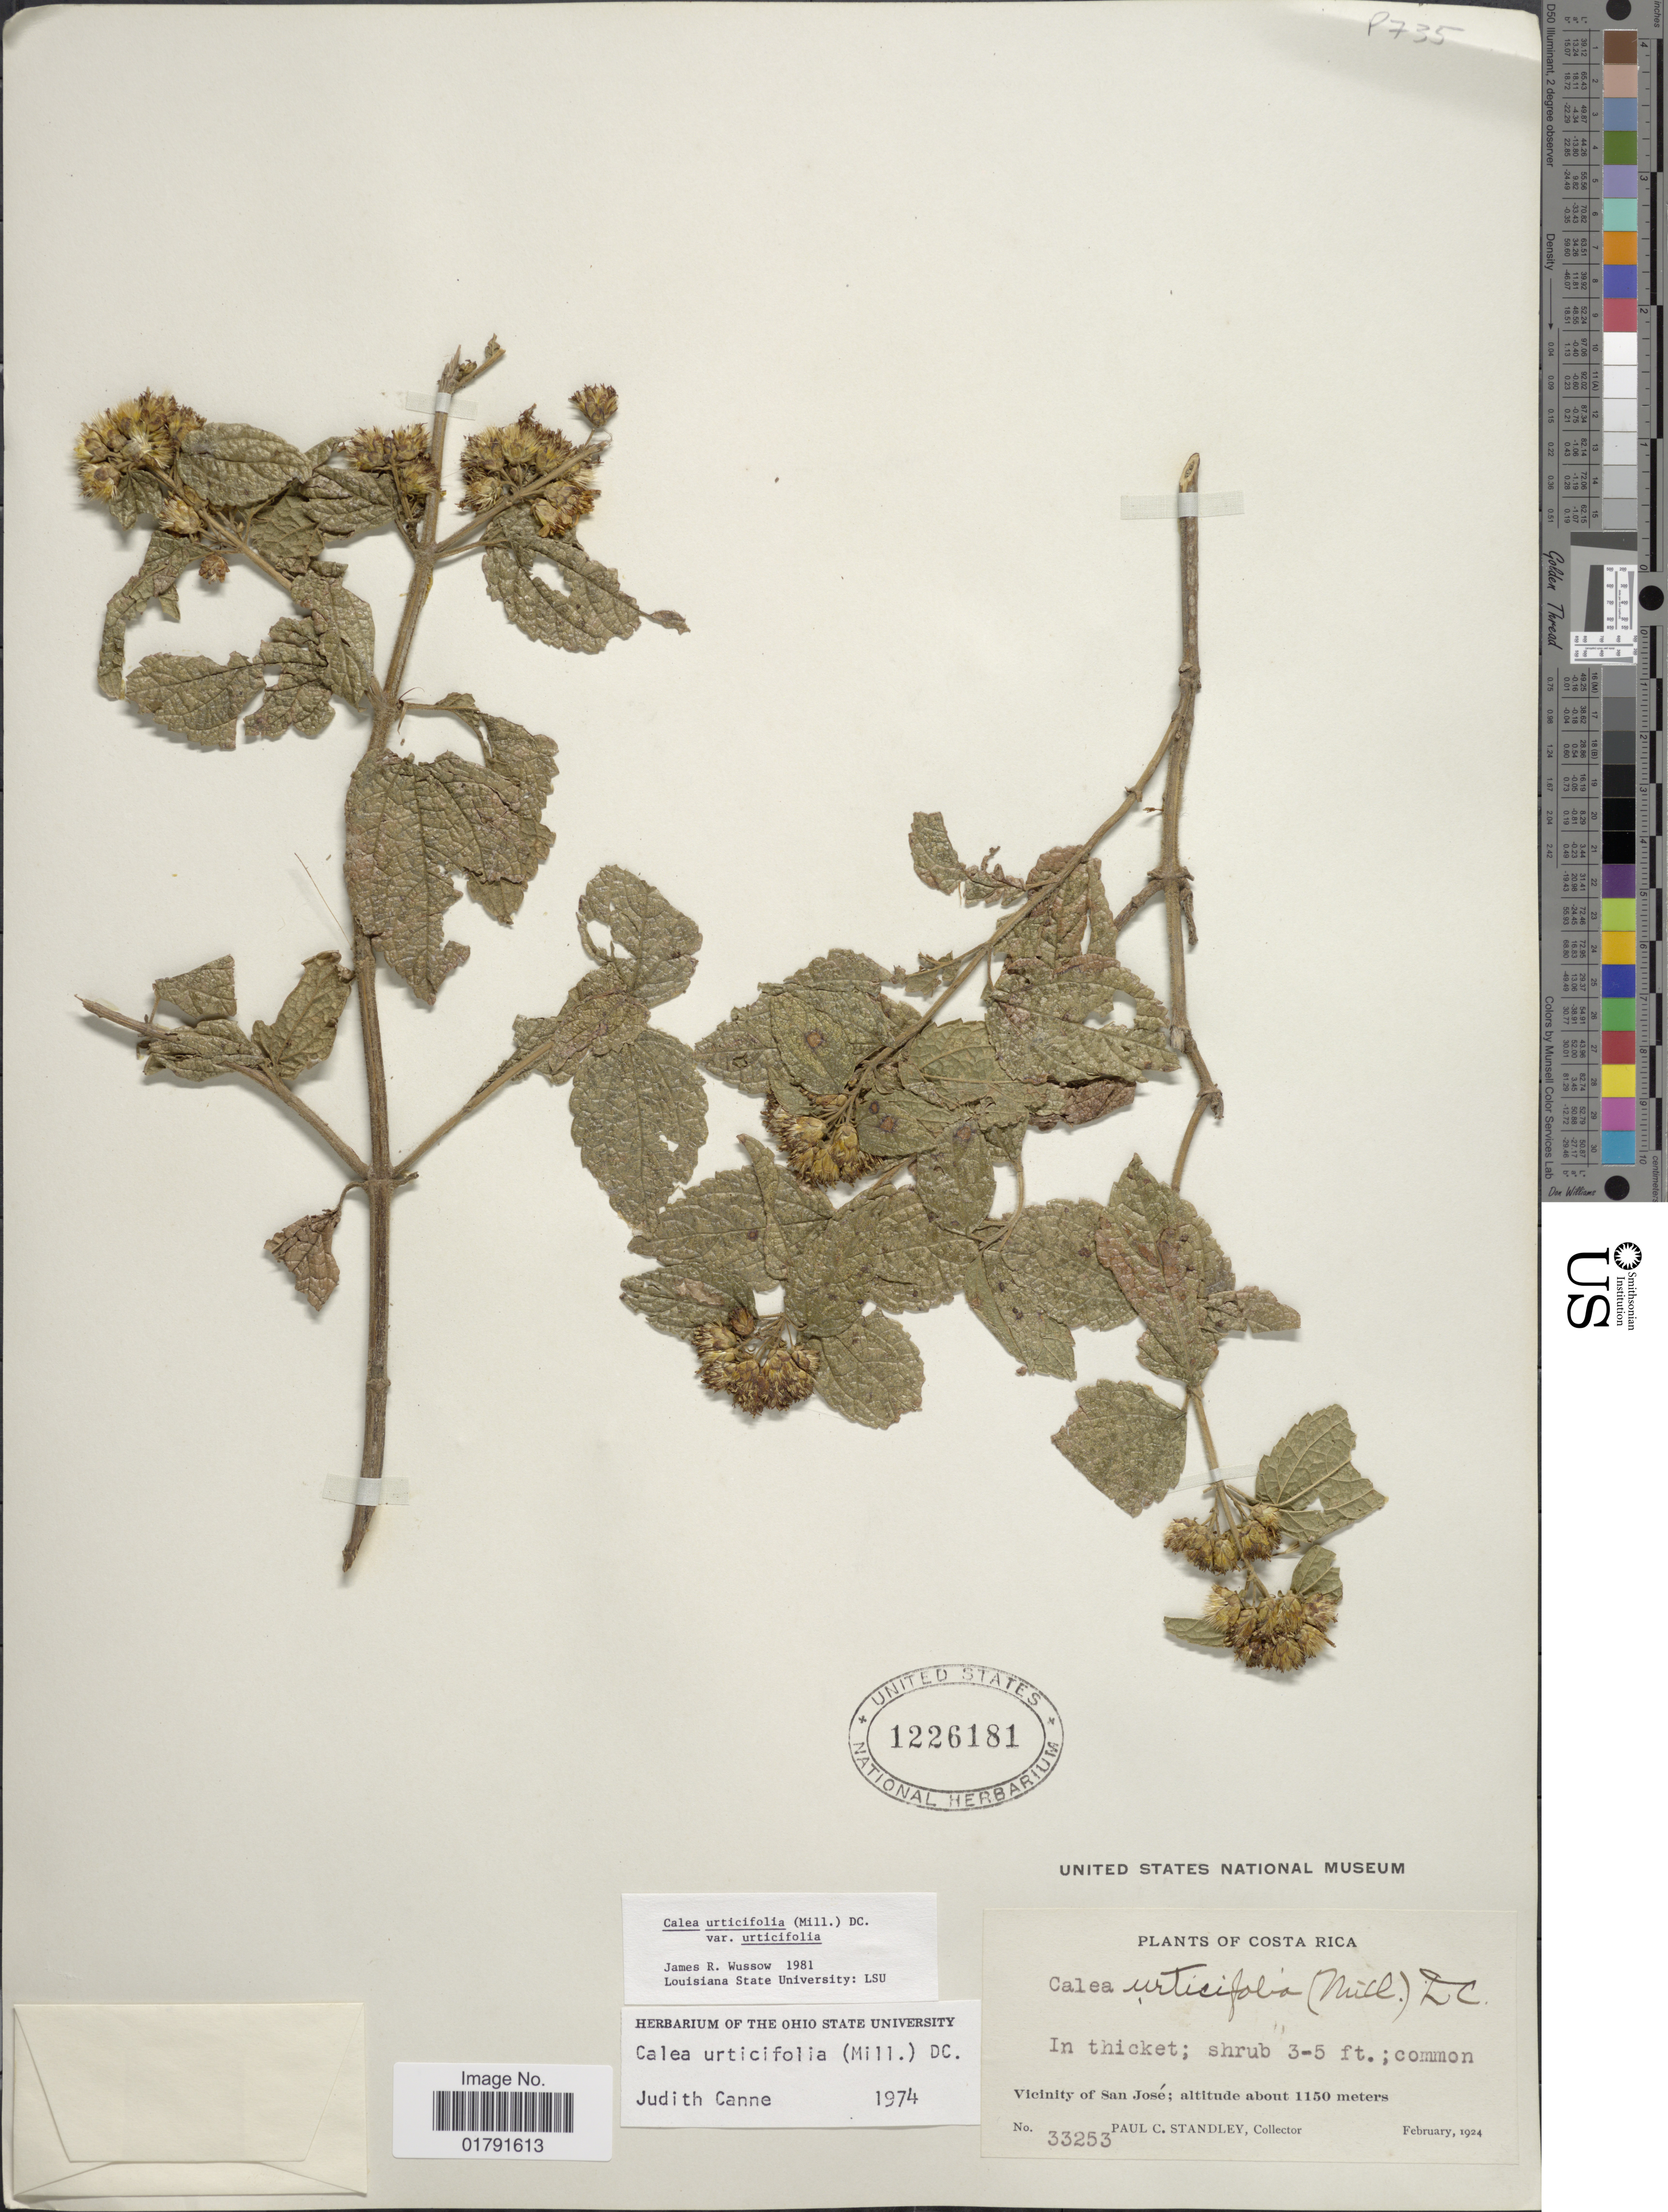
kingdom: Plantae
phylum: Tracheophyta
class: Magnoliopsida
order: Asterales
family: Asteraceae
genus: Calea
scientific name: Calea urticifolia var. urticifolia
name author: (Mill.) DC.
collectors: P. C. Standley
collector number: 33253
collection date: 1924-02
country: Costa Rica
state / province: San José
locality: In thicket.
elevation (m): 1150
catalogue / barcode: US 1226181